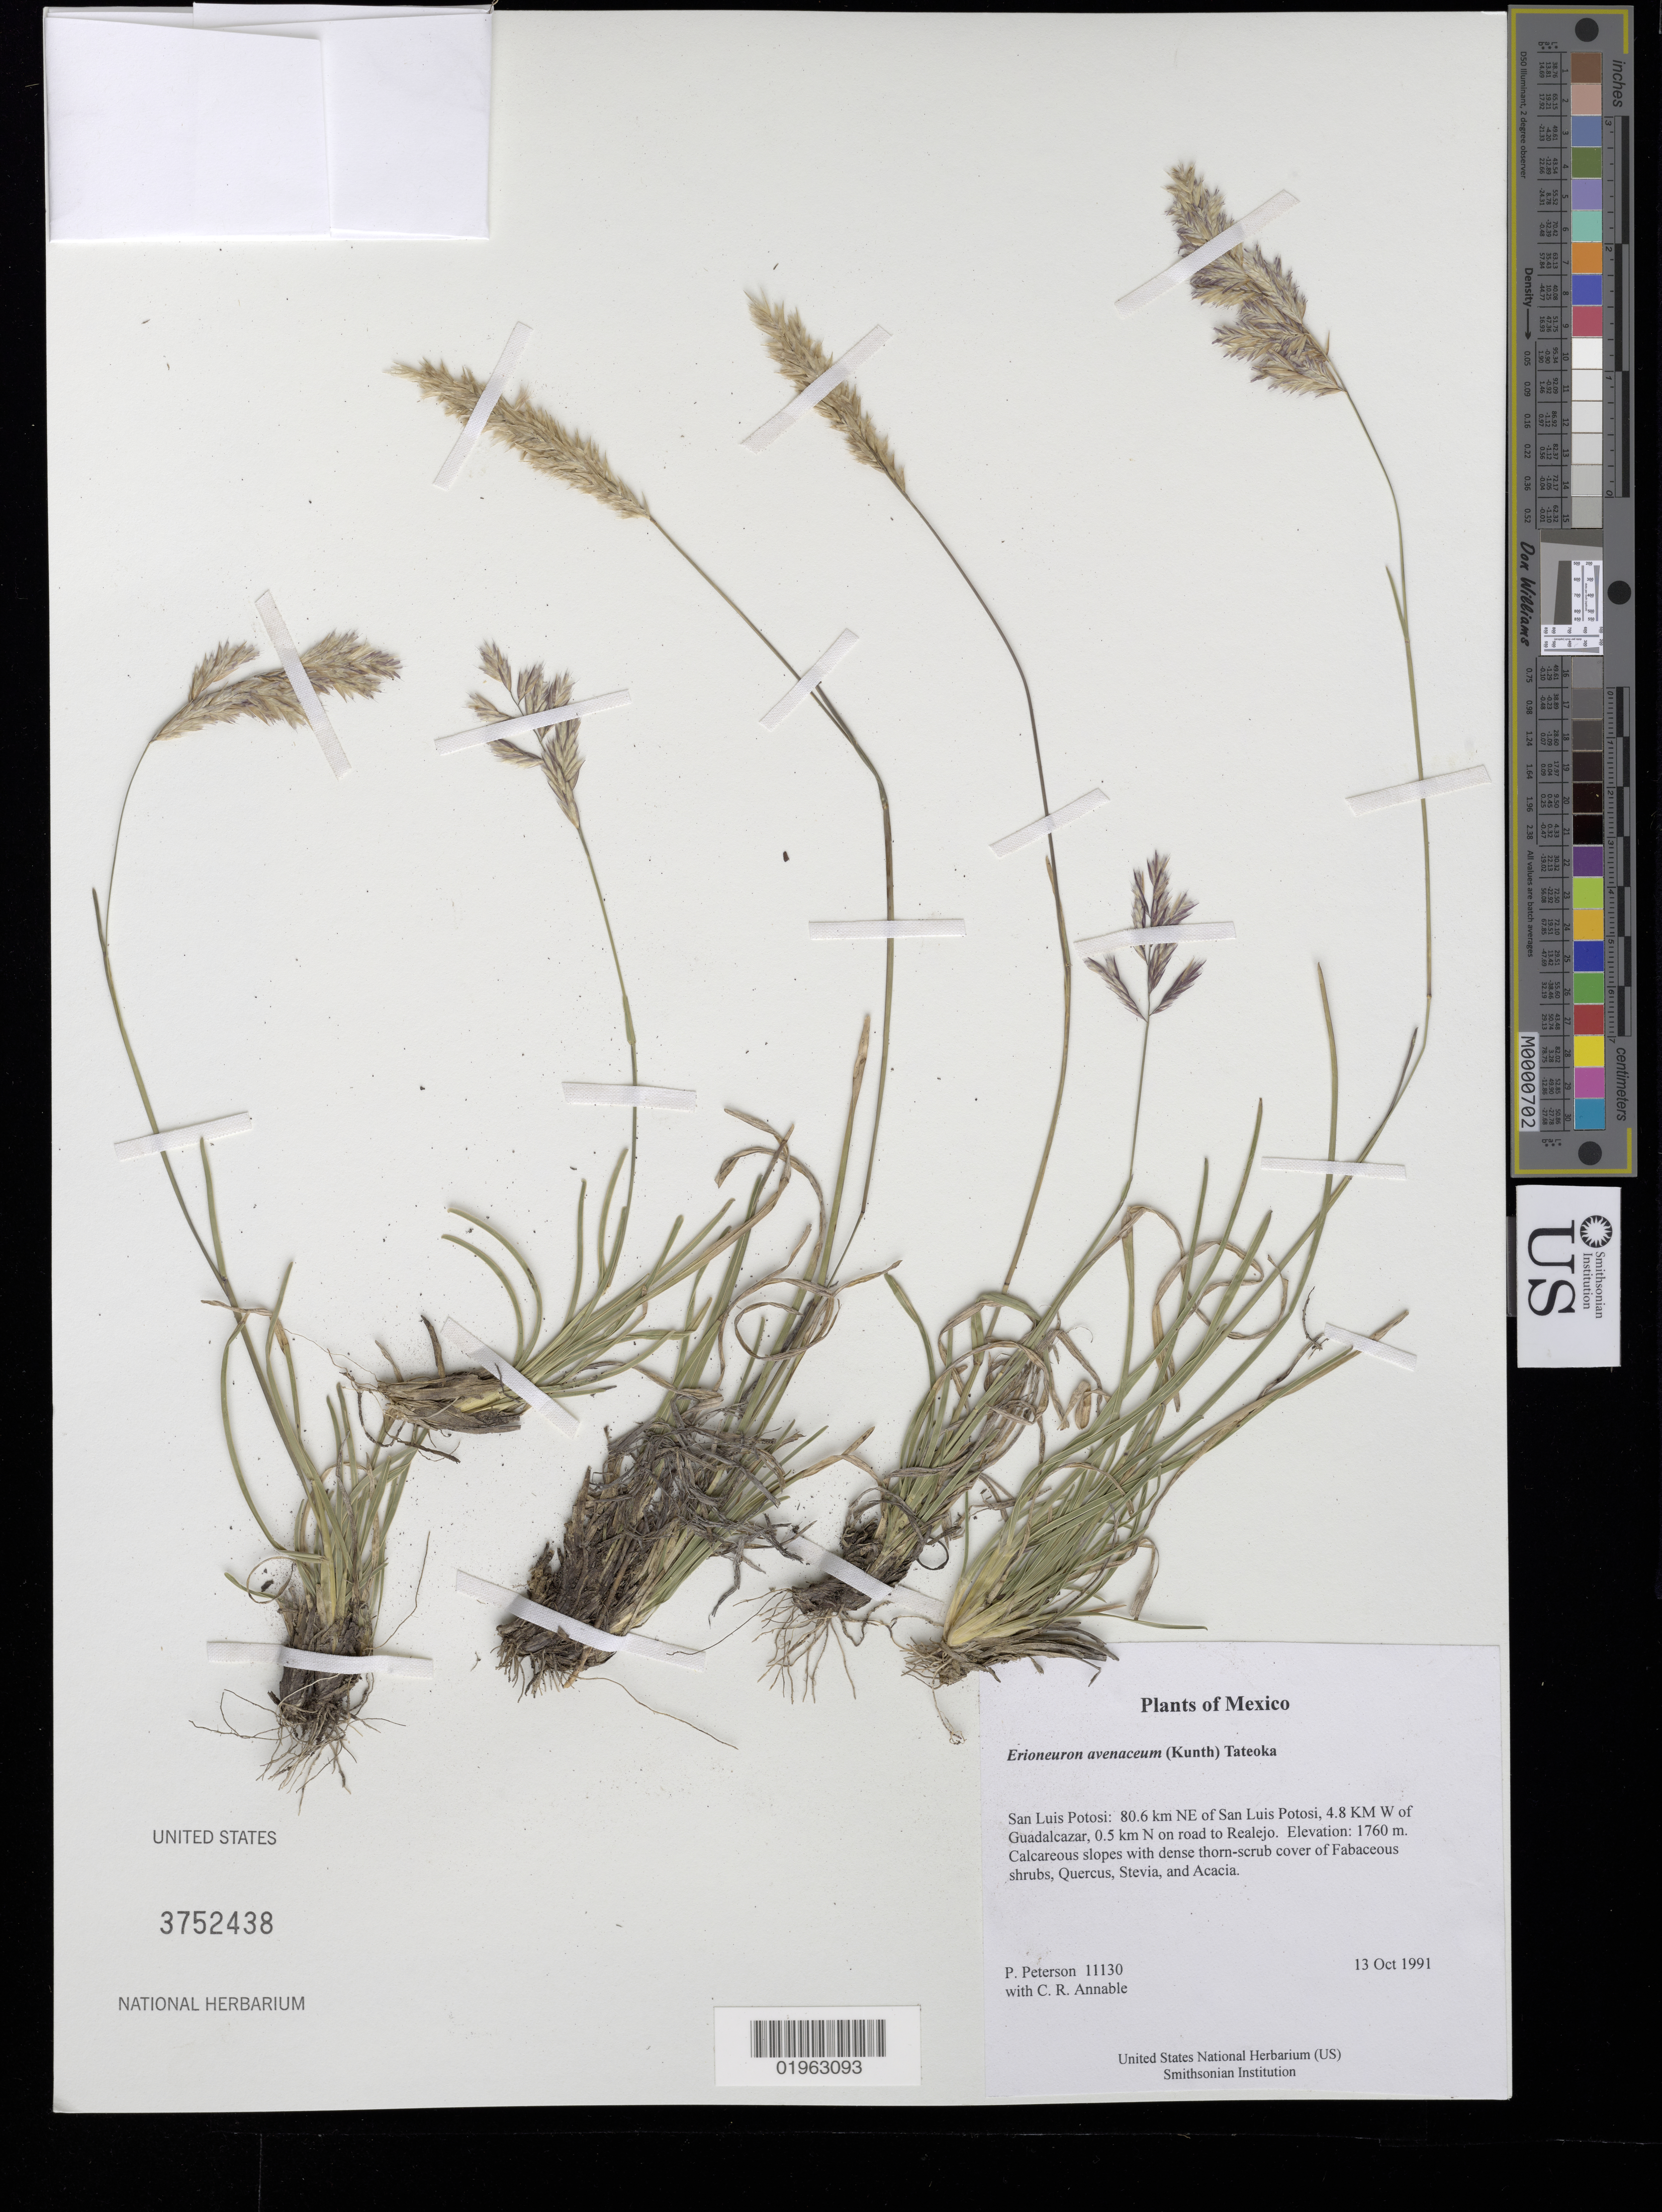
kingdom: Plantae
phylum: Tracheophyta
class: Liliopsida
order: Poales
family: Poaceae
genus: Erioneuron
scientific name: Erioneuron avenaceum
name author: (Kunth) Tateoka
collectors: P. M. Peterson & C. R. Annable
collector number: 11130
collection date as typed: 13 Oct 1991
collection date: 1991-10-13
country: Mexico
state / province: San Luis Potosi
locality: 80.6 km NE of San Luis Potosi, 4.8 KM W of Guadalcazar, 0.5 km N on road to Realejo.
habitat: Calcareous slopes with dense thorn-scrub cover of Fabaceous shrubs, Quercus, Stevia, and Acacia.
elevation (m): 1760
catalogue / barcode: US 3752438